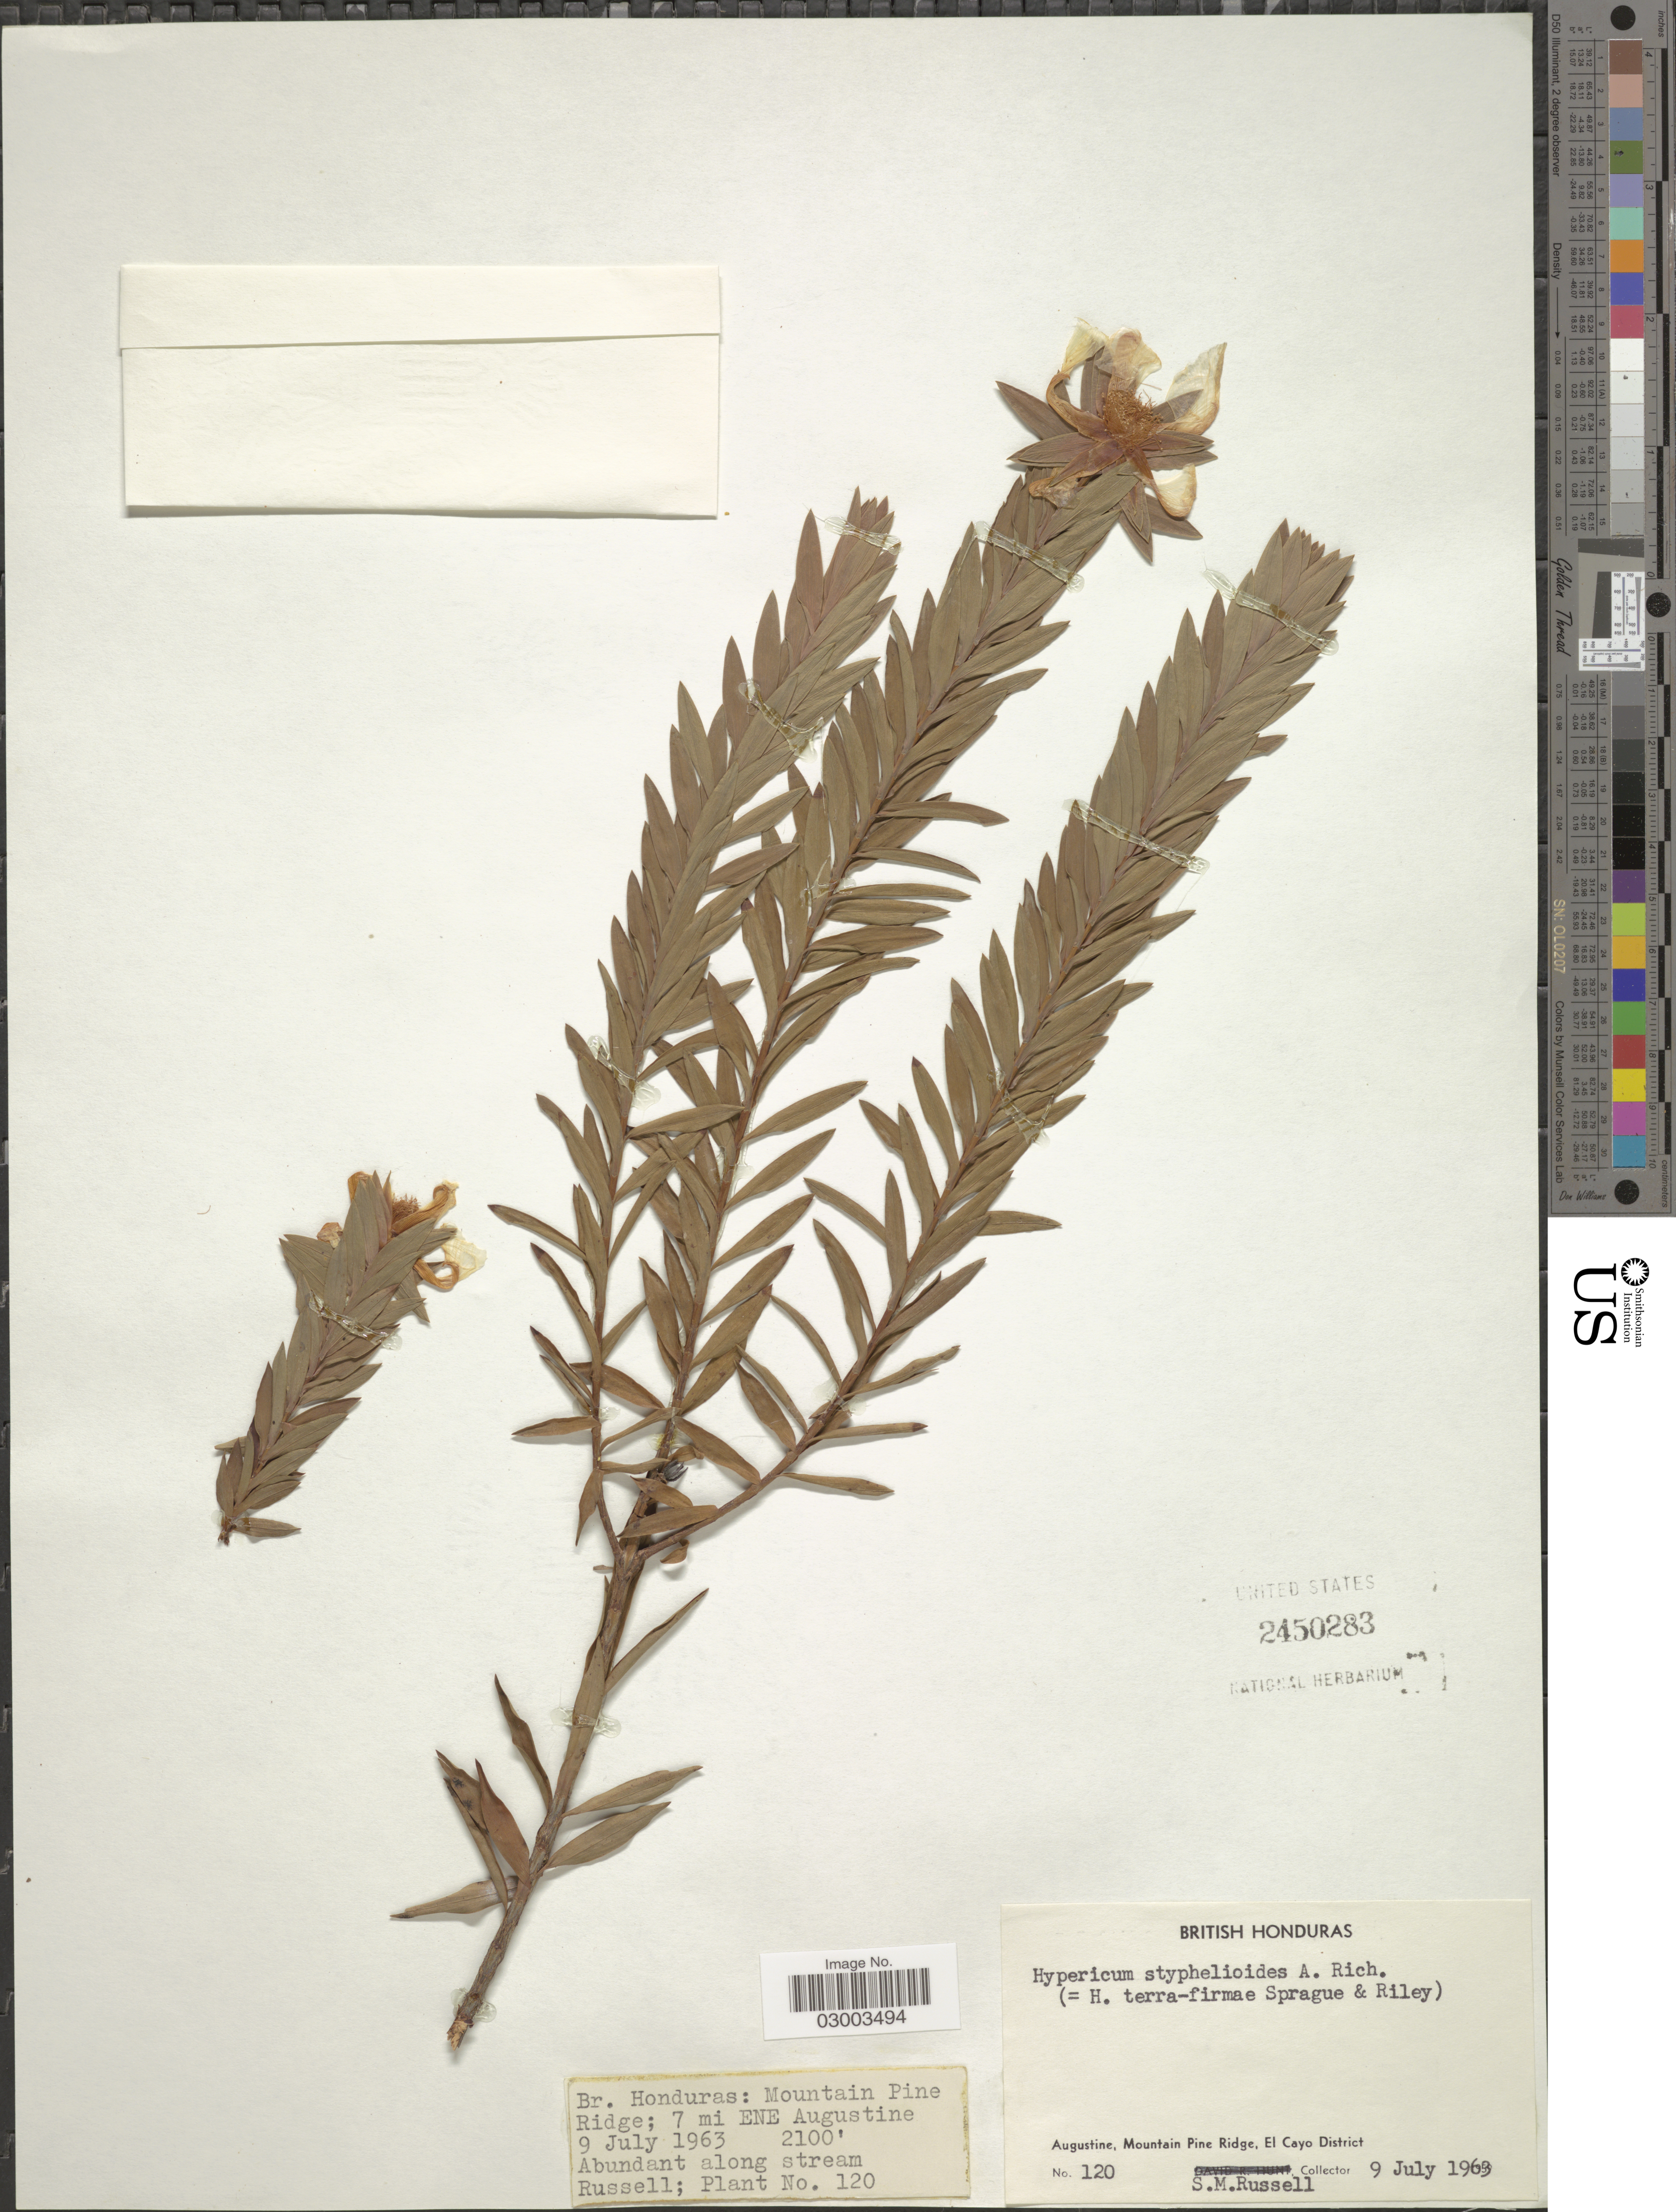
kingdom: Plantae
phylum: Tracheophyta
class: Magnoliopsida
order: Malpighiales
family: Hypericaceae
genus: Hypericum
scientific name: Hypericum terrae-firmae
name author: Sprague & Riley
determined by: Strong, Mark T., (BOT), Smithsonian Institution - National Museum of Natural History (UNITED STATES)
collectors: S. Russell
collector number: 120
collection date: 1963-07-09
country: Belize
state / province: Cayo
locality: Augustine, Mountains Pine Ridge, El Cayo District. 7 mi ENE Augustine.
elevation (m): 640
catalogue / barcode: US 2450283